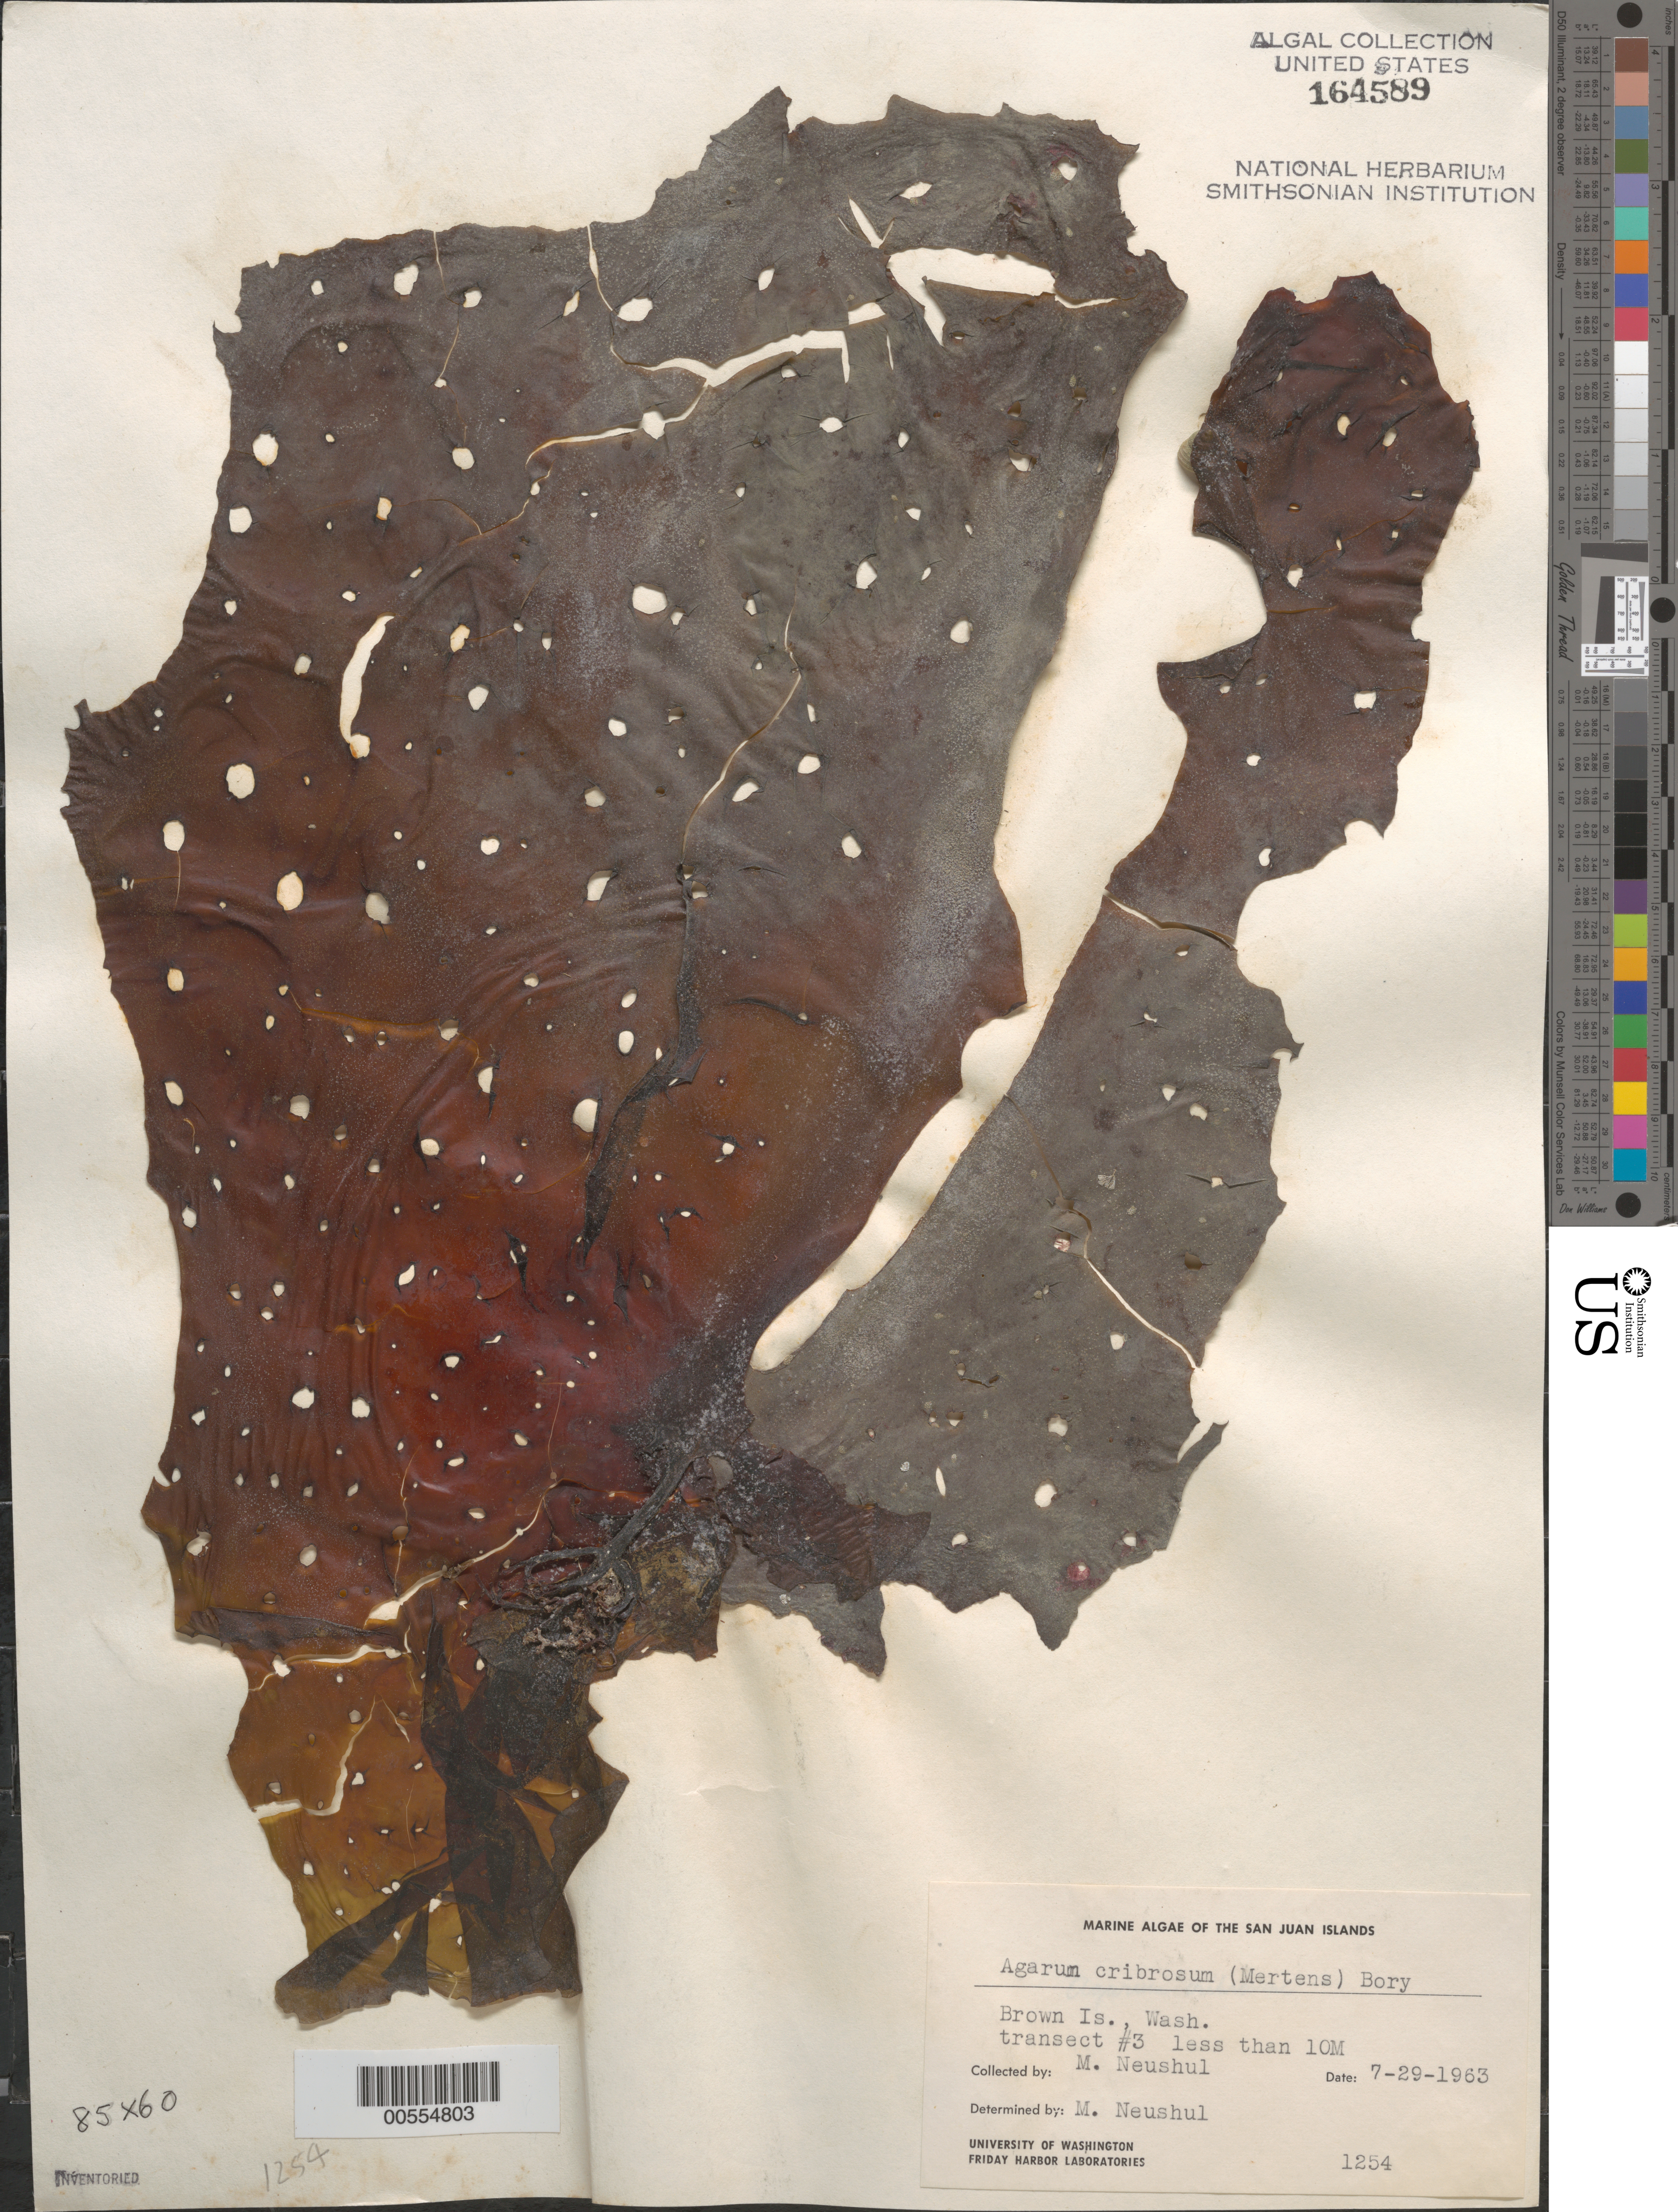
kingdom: Chromista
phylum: Ochrophyta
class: Phaeophyceae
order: Laminariales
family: Costariaceae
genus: Agarum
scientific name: Agarum clathratum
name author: Dumortier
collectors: M. Neushul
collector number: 1254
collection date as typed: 29 Jul 1963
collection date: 1963-07-29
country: United States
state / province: Washington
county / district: San Juan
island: Brown Island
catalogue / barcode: US 164589